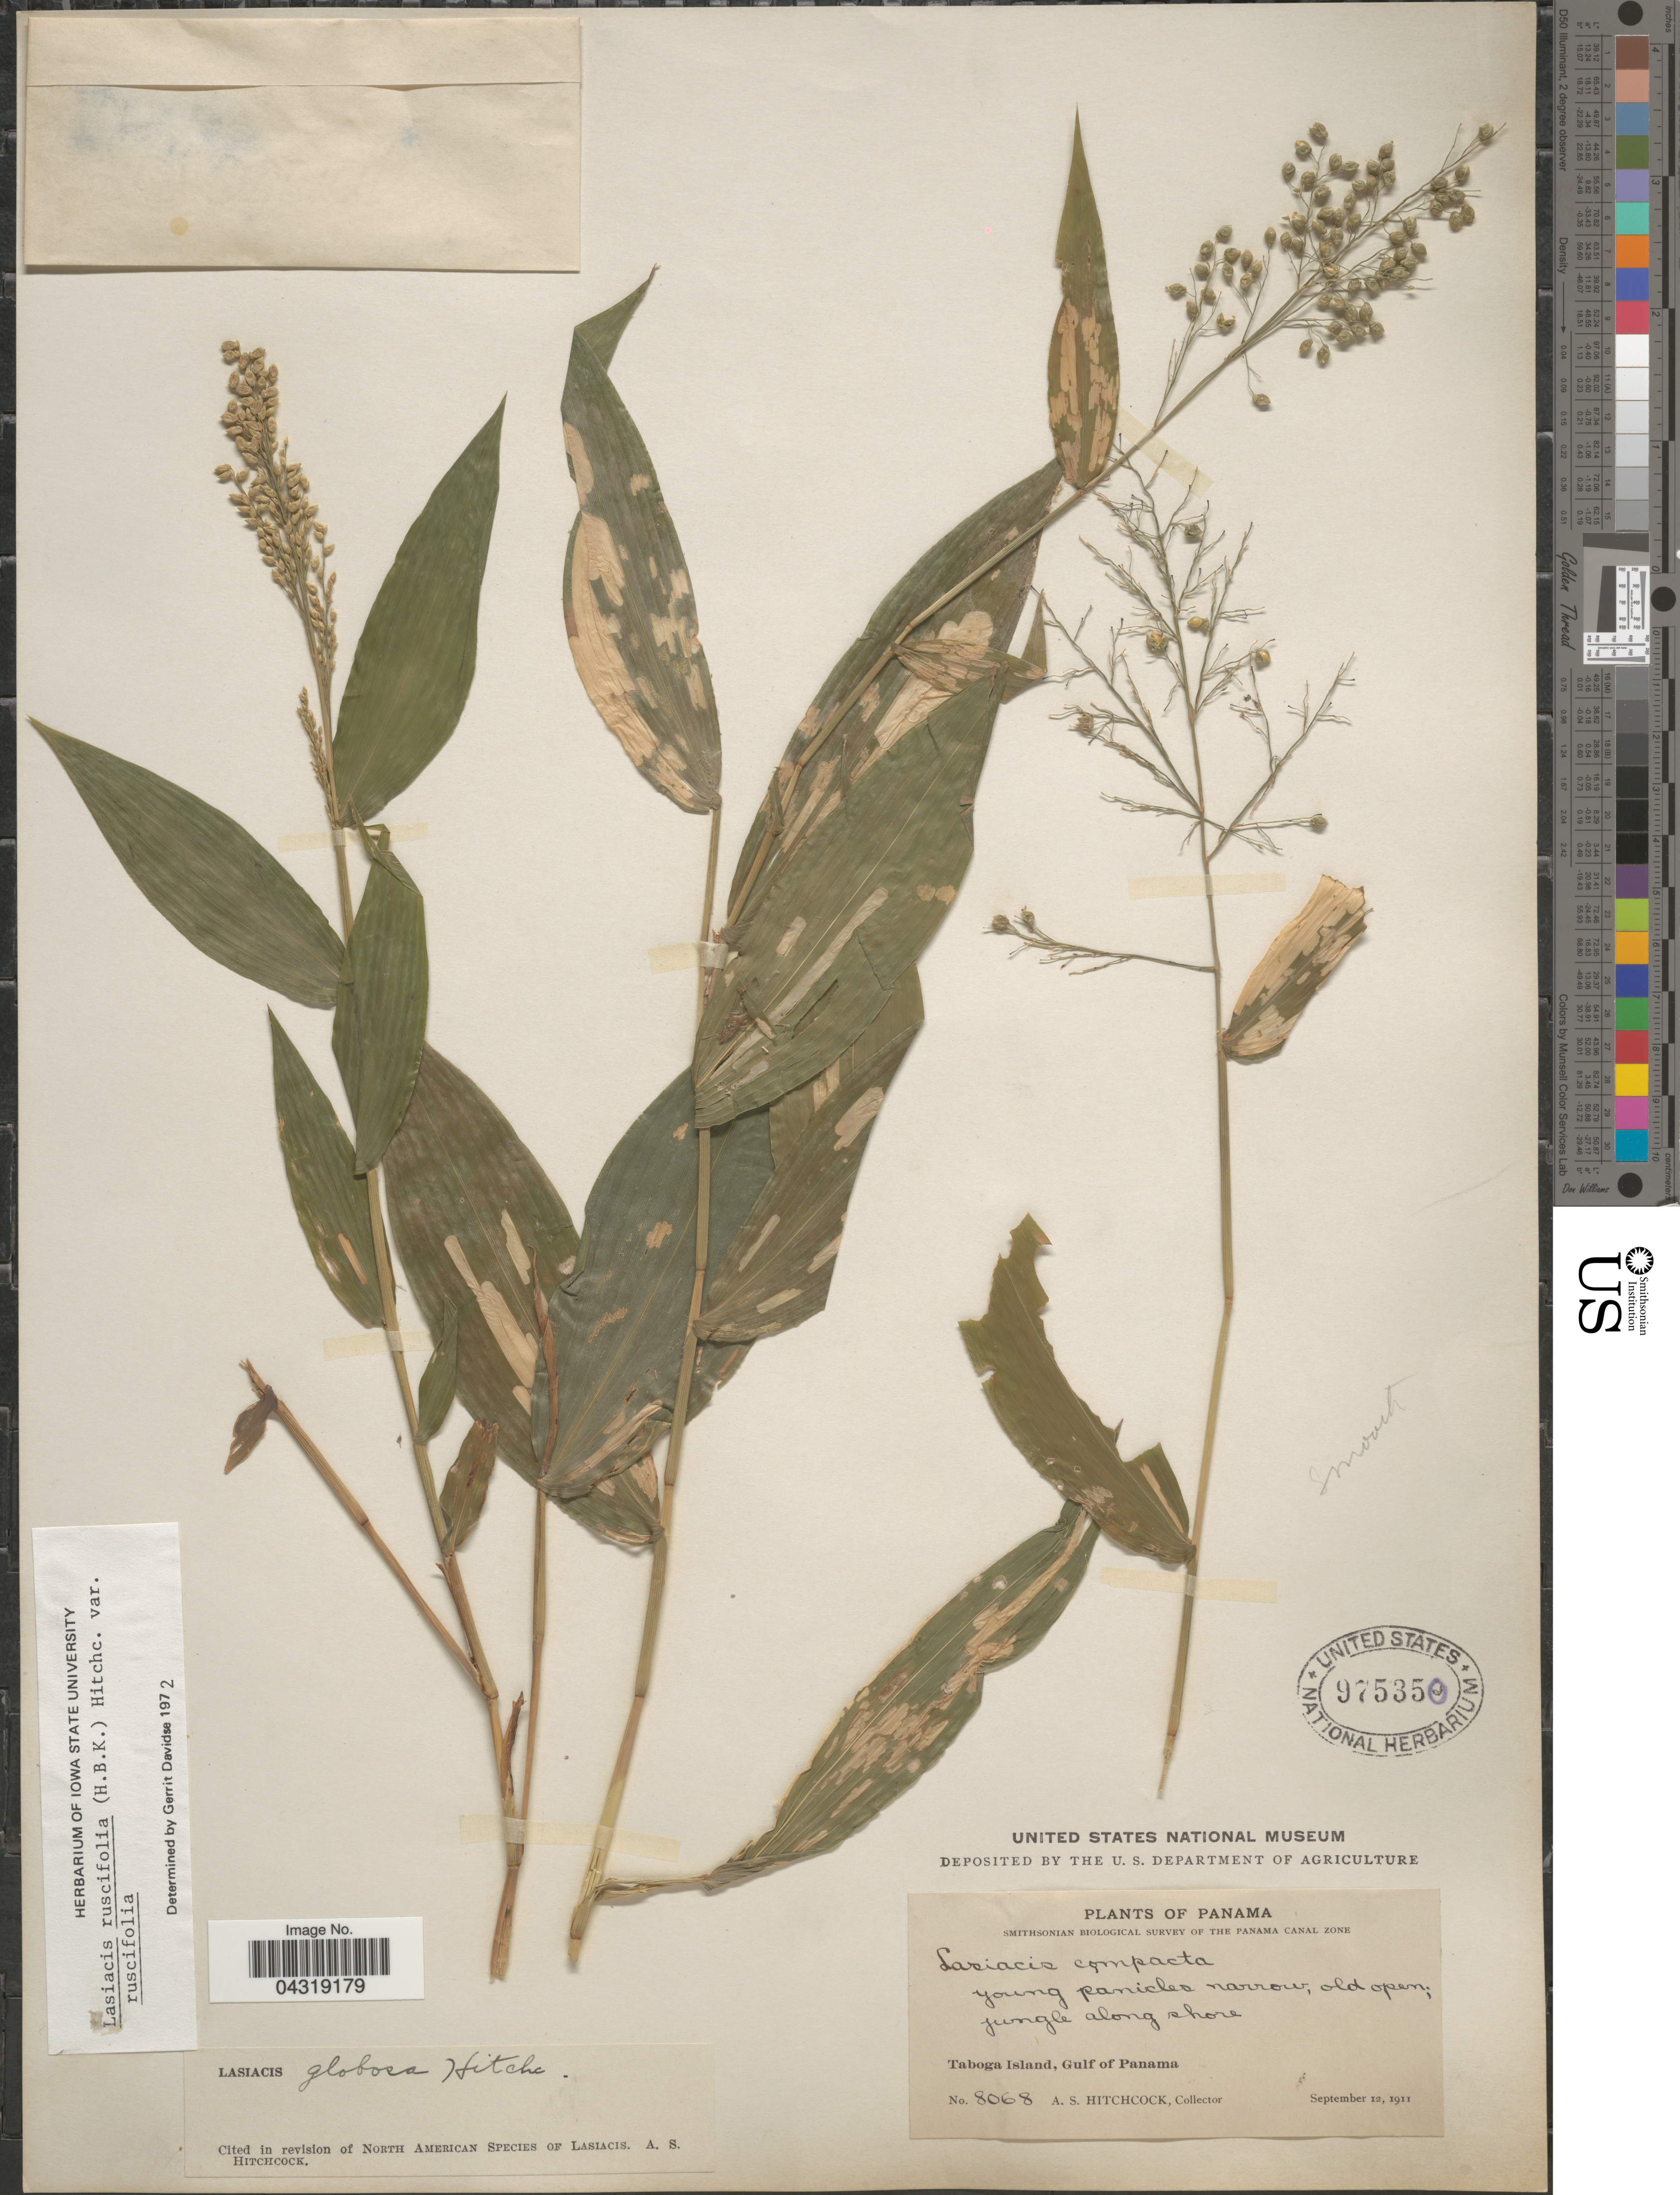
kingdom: Plantae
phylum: Tracheophyta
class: Liliopsida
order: Poales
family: Poaceae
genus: Lasiacis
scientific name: Lasiacis ruscifolia var. velutina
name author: (Swallen) Davidse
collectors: A. S. Hitchcock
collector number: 8068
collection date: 1911-09-12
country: Panama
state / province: Panamá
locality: Smithsonian Biological Survey of the Panama Canal Zone. Jungle along shore. Taboga Island, Gulf of Panama.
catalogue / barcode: US 975350